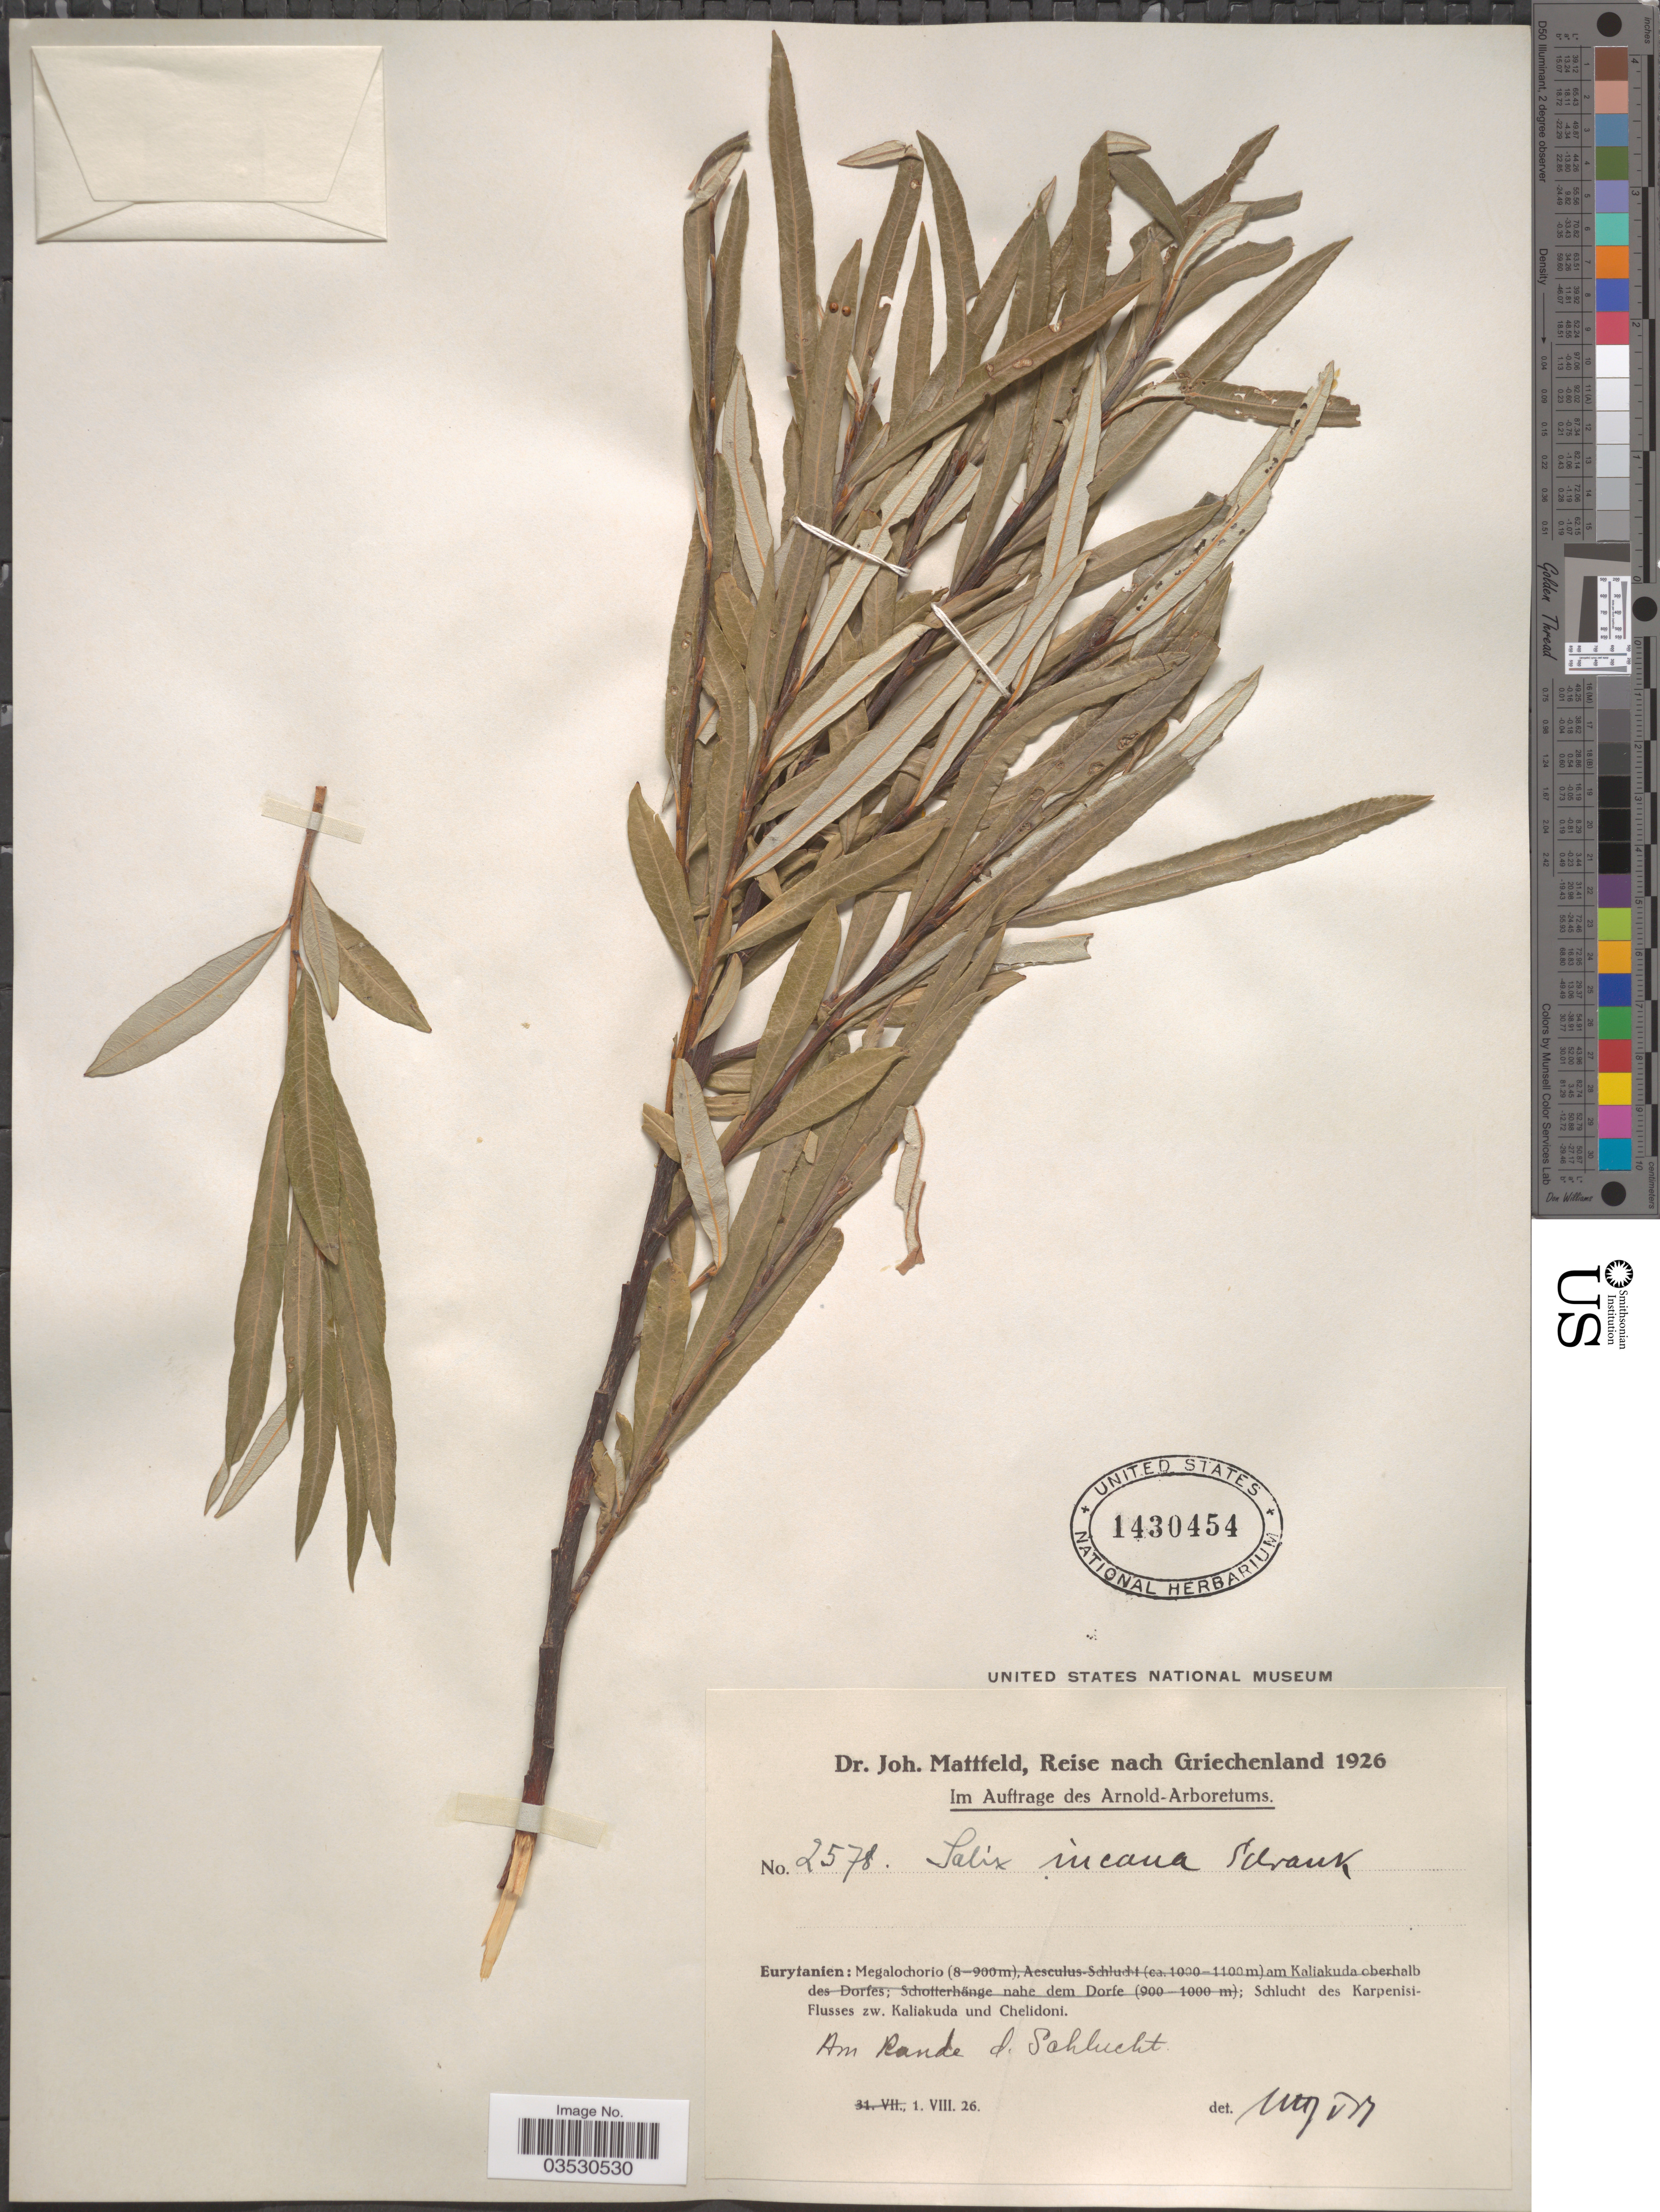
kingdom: Plantae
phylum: Tracheophyta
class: Magnoliopsida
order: Malpighiales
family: Salicaceae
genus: Salix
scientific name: Salix incana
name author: Michx.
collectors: J. Mattfeld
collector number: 2578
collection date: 1926-08-01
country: Greece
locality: Eurytanien: Megalochorio; Schlucht des Karpenisi Flusses zw. Kaliakuda und Chelidoni. Am Rande d. Schlucht.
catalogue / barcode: US 1430454